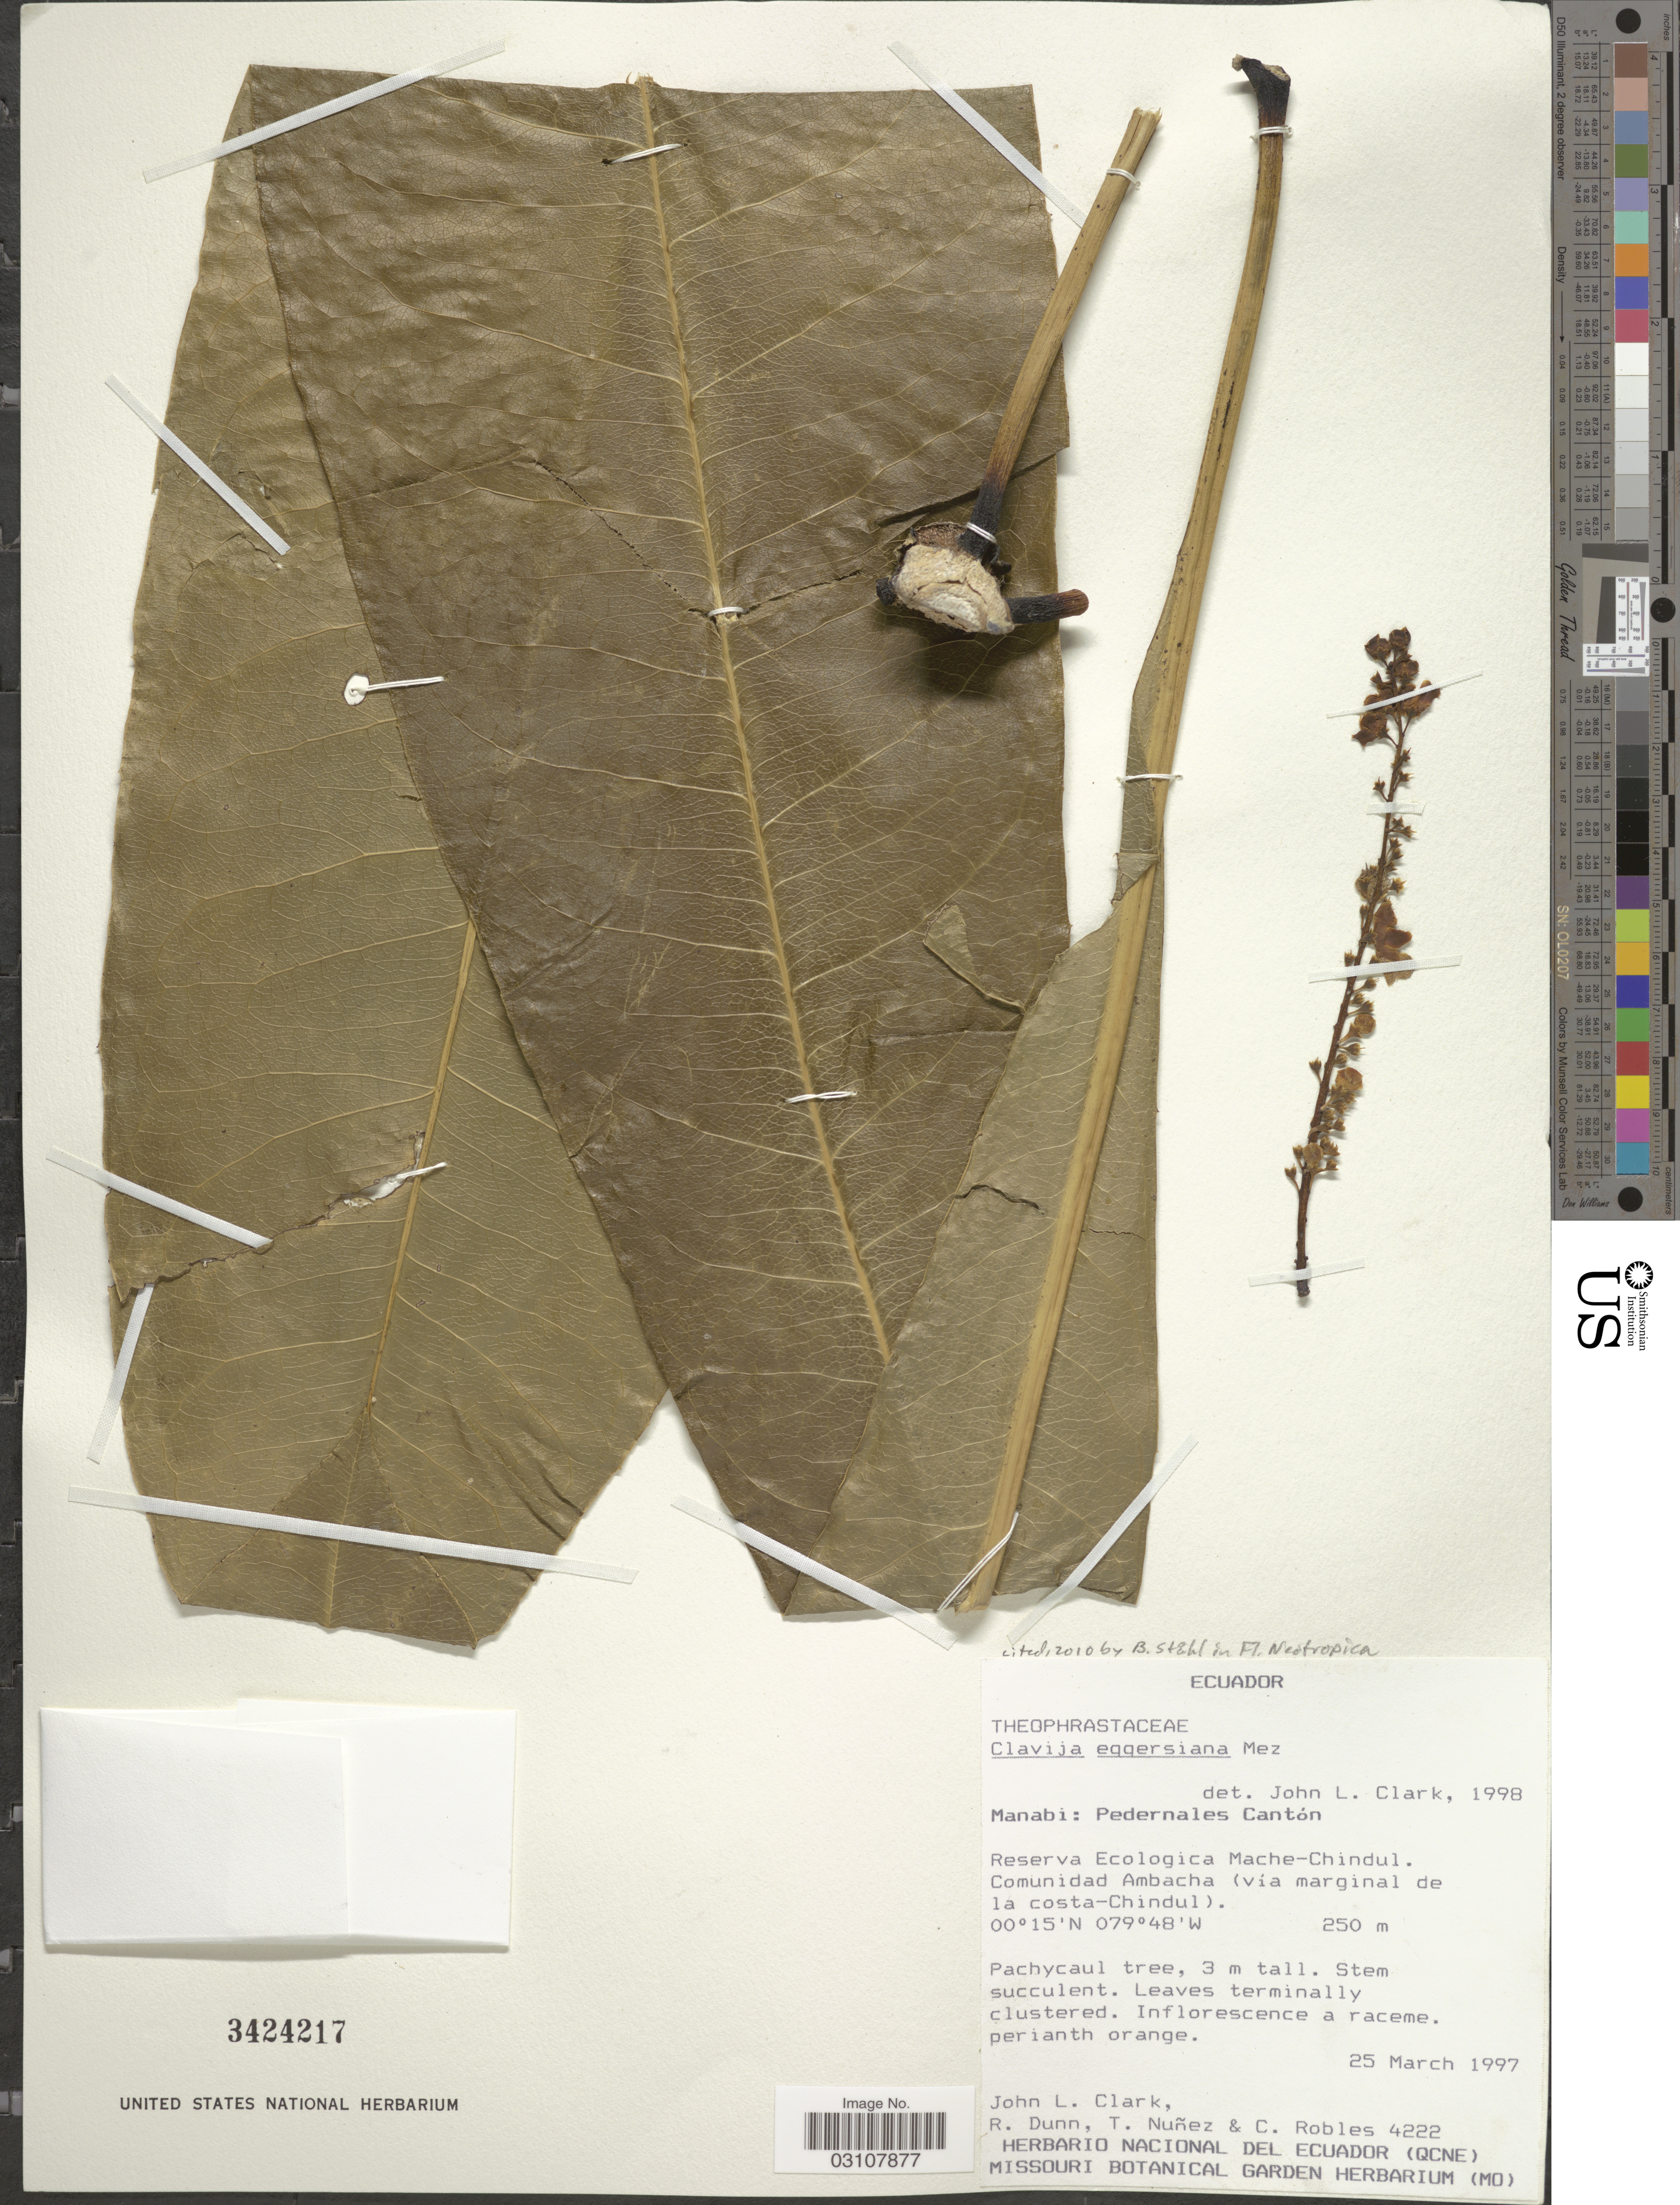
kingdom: Plantae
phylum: Tracheophyta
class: Magnoliopsida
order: Ericales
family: Primulaceae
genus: Clavija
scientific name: Clavija eggersiana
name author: Mez in Engl.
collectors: J. L. Clark, R. Dunn, T. Núñez & C. Robles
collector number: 4222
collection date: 1997-03-25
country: Ecuador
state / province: Manabí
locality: Pedernales Cantón. Reserva Ecologica Mache-Chindul. Comunidad Ambacha (vía marginal de la costa-Chindul).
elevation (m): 250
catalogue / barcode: US 3424217